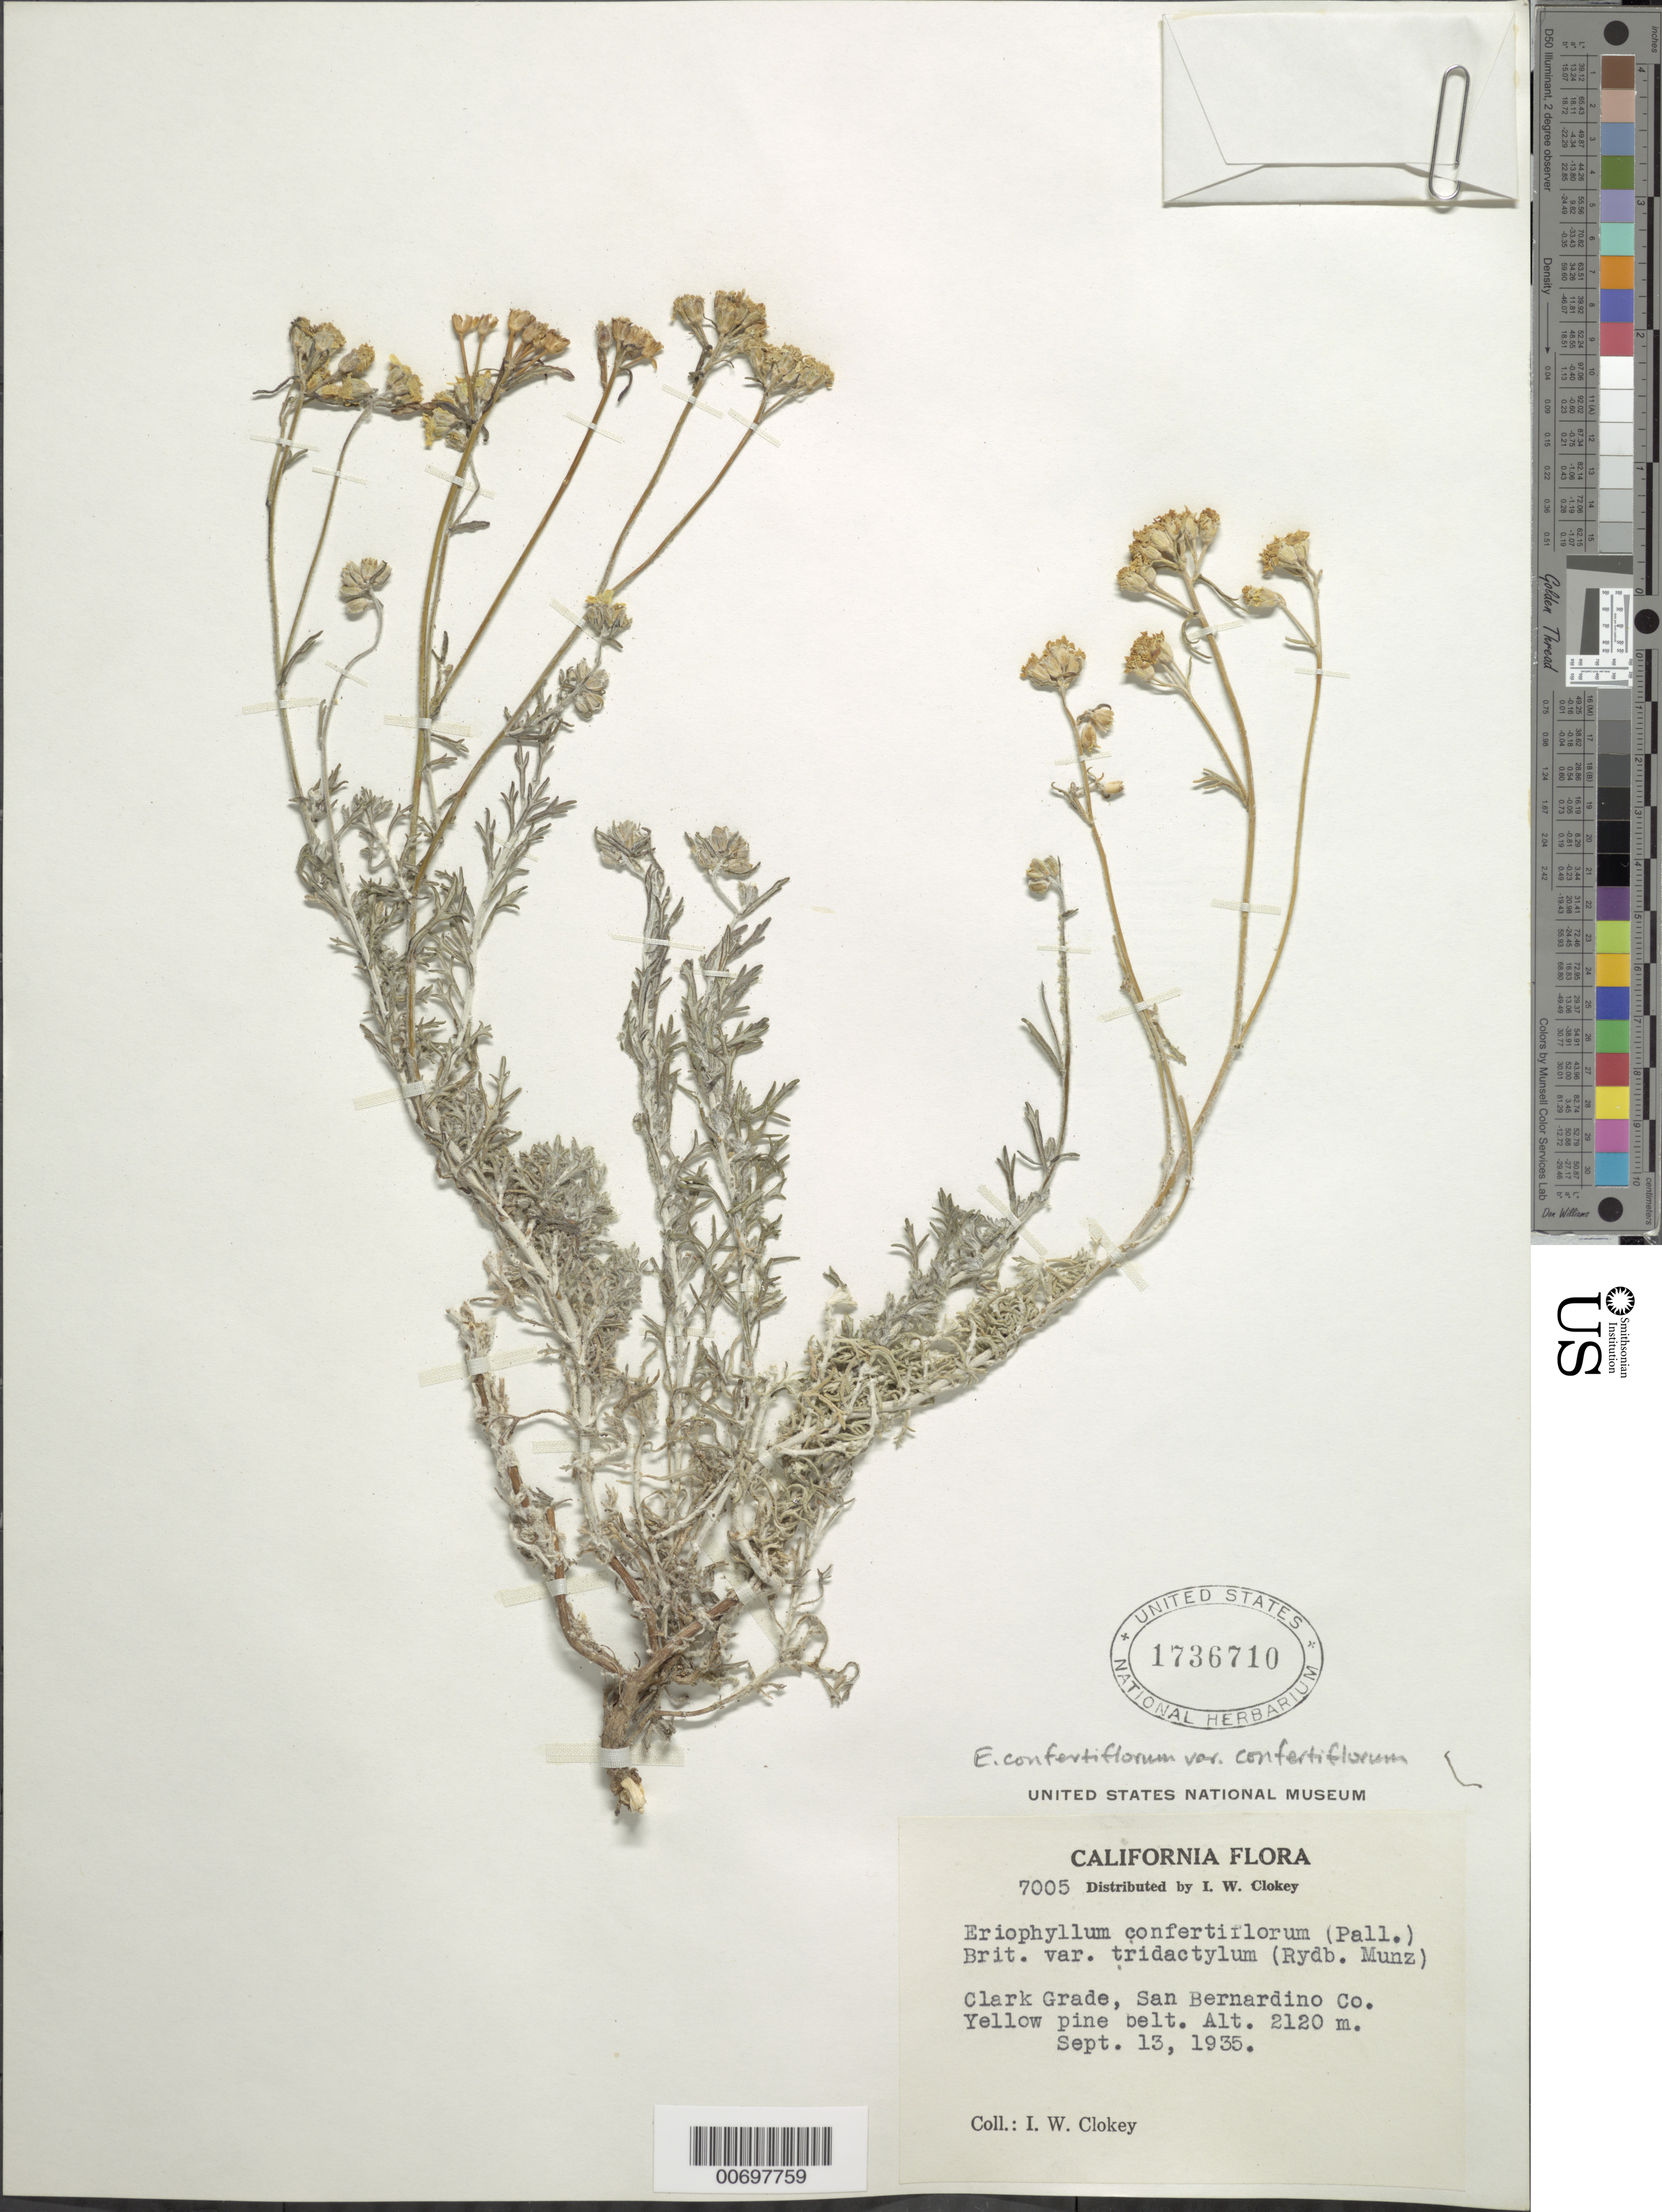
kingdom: Plantae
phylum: Tracheophyta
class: Magnoliopsida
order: Asterales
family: Asteraceae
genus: Eriophyllum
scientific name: Eriophyllum confertiflorum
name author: (DC.) A. Gray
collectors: I. W. Clokey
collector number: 7005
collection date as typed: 13 Sep 1935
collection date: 1935-09-13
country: United States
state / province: California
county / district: San Bernardino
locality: Clark Grade.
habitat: Yellow pine belt.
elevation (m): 2120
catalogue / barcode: US 1736710